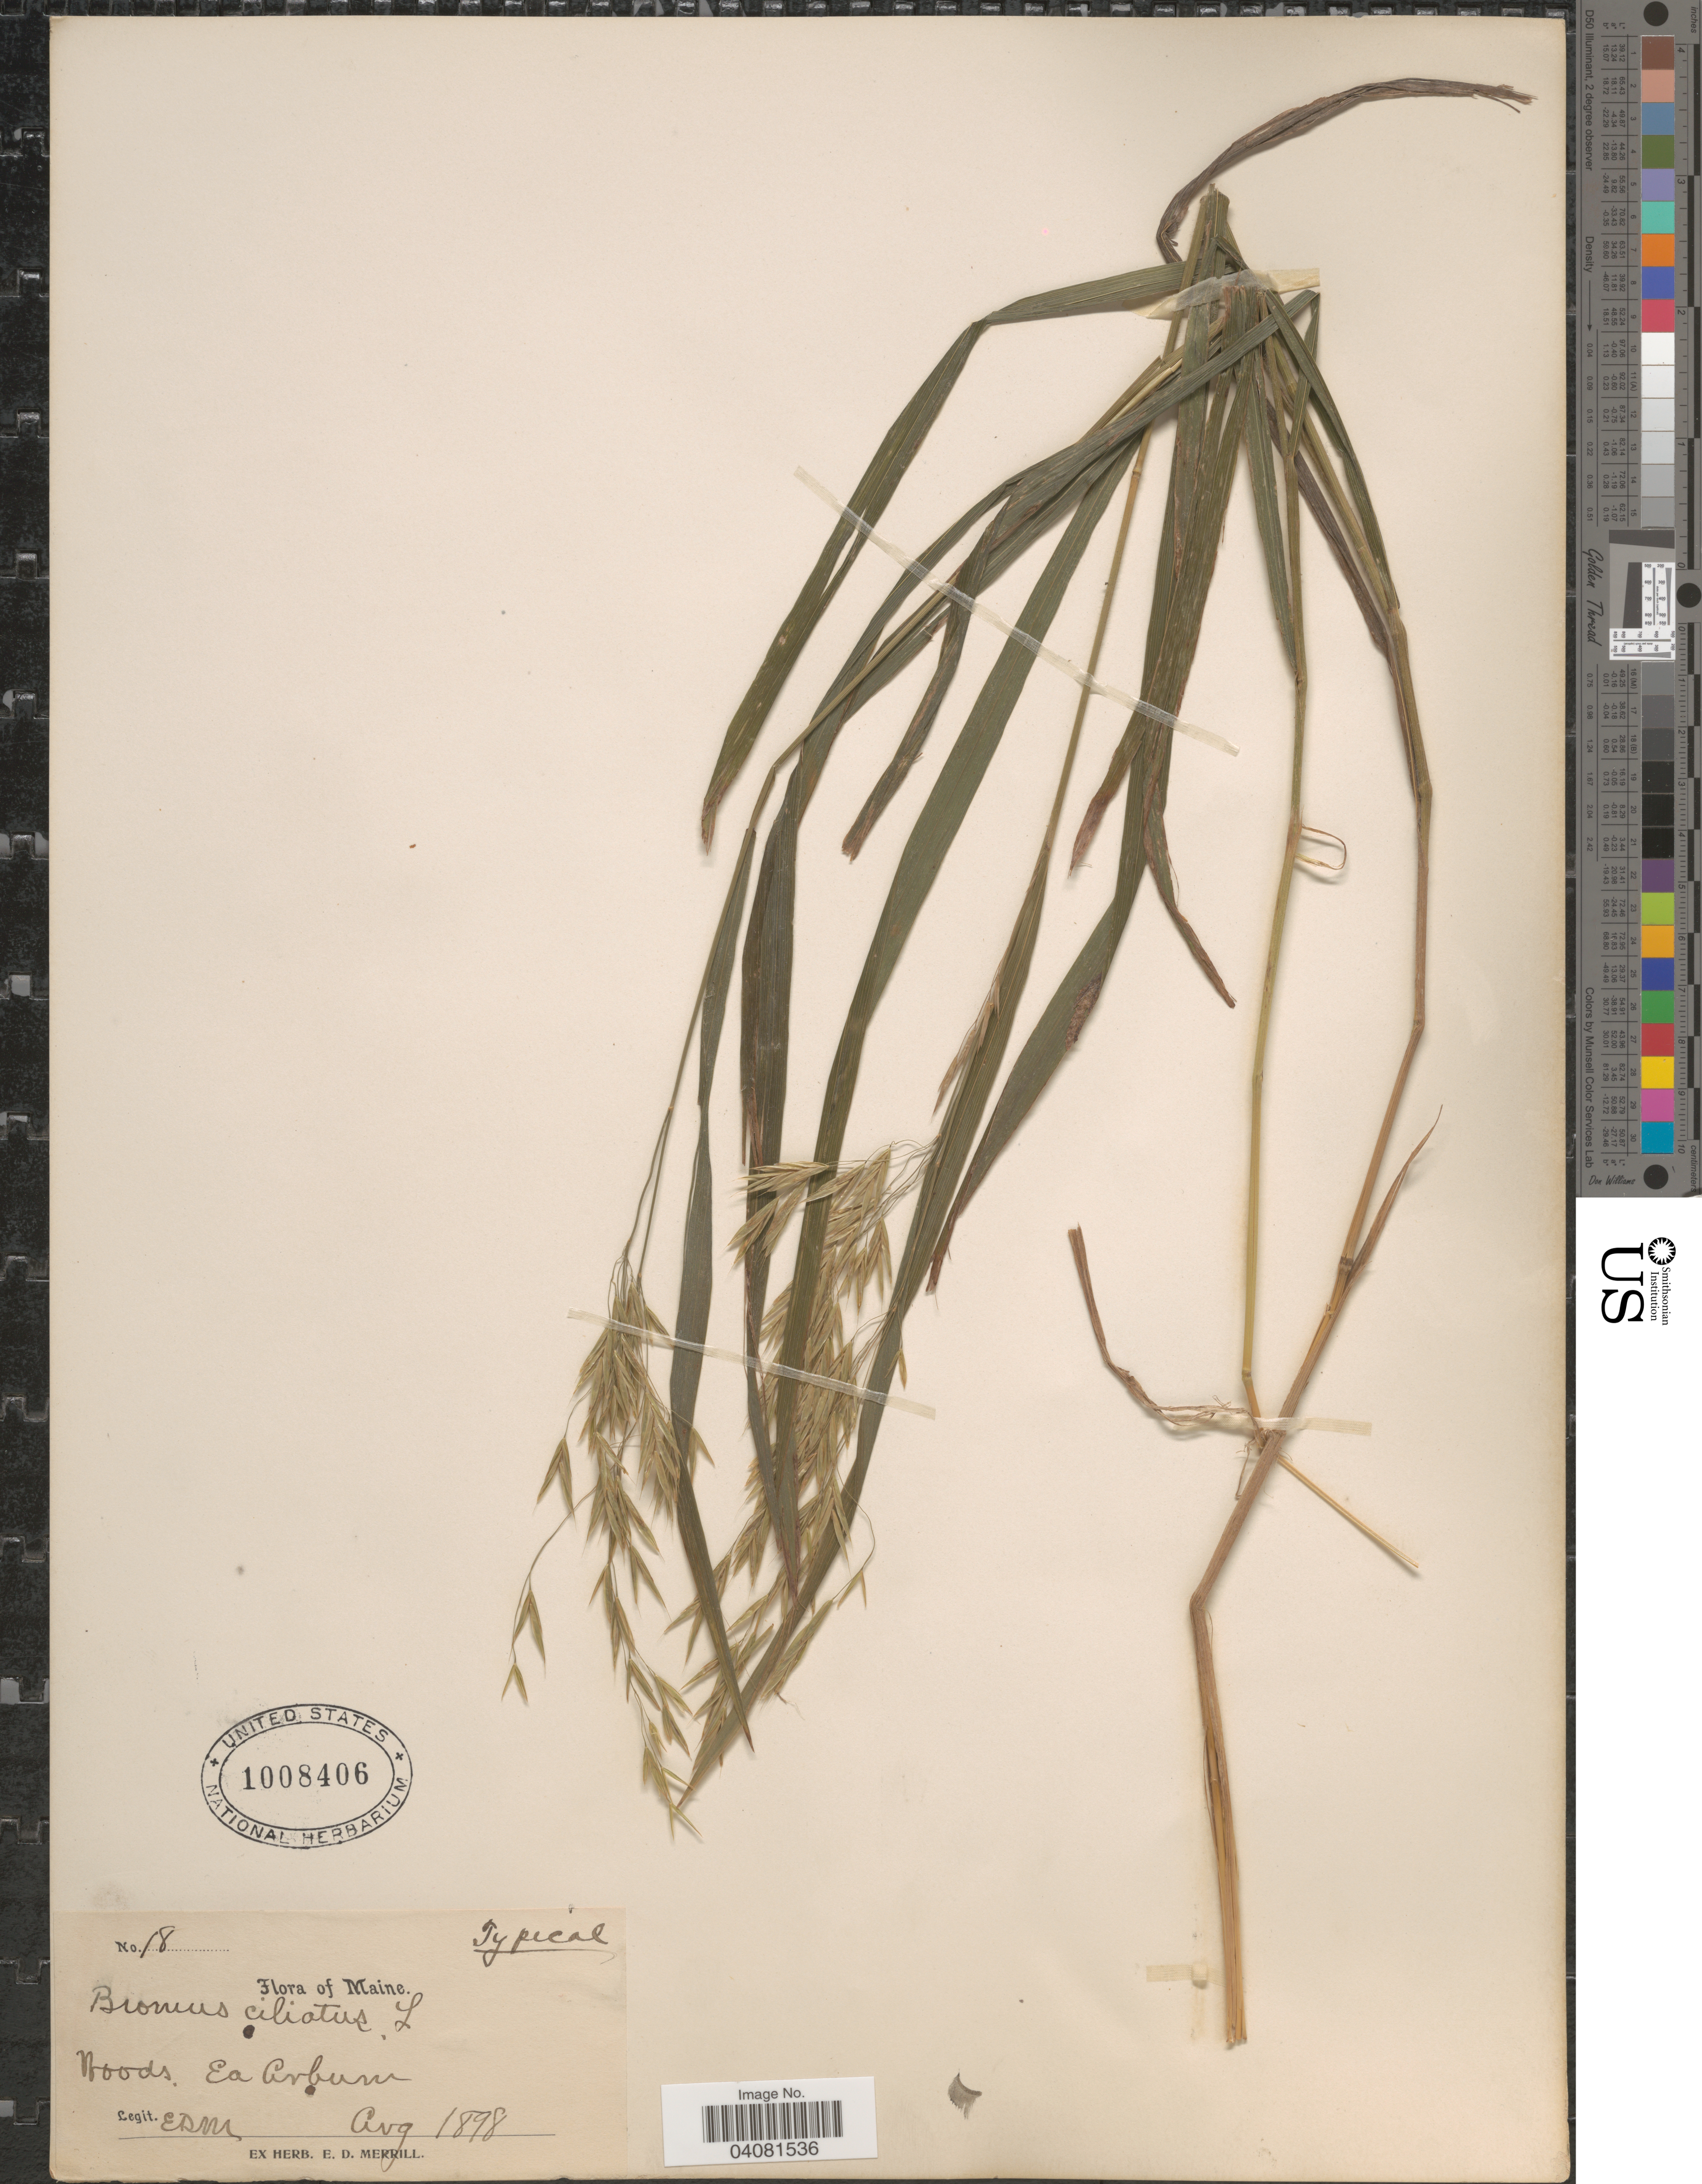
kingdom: Plantae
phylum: Tracheophyta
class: Liliopsida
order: Poales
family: Poaceae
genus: Bromus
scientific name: Bromus ciliatus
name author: L.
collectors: E. D. Merrill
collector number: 18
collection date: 1898-08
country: United States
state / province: Maine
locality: Ea Auburn.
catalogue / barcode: US 1008406